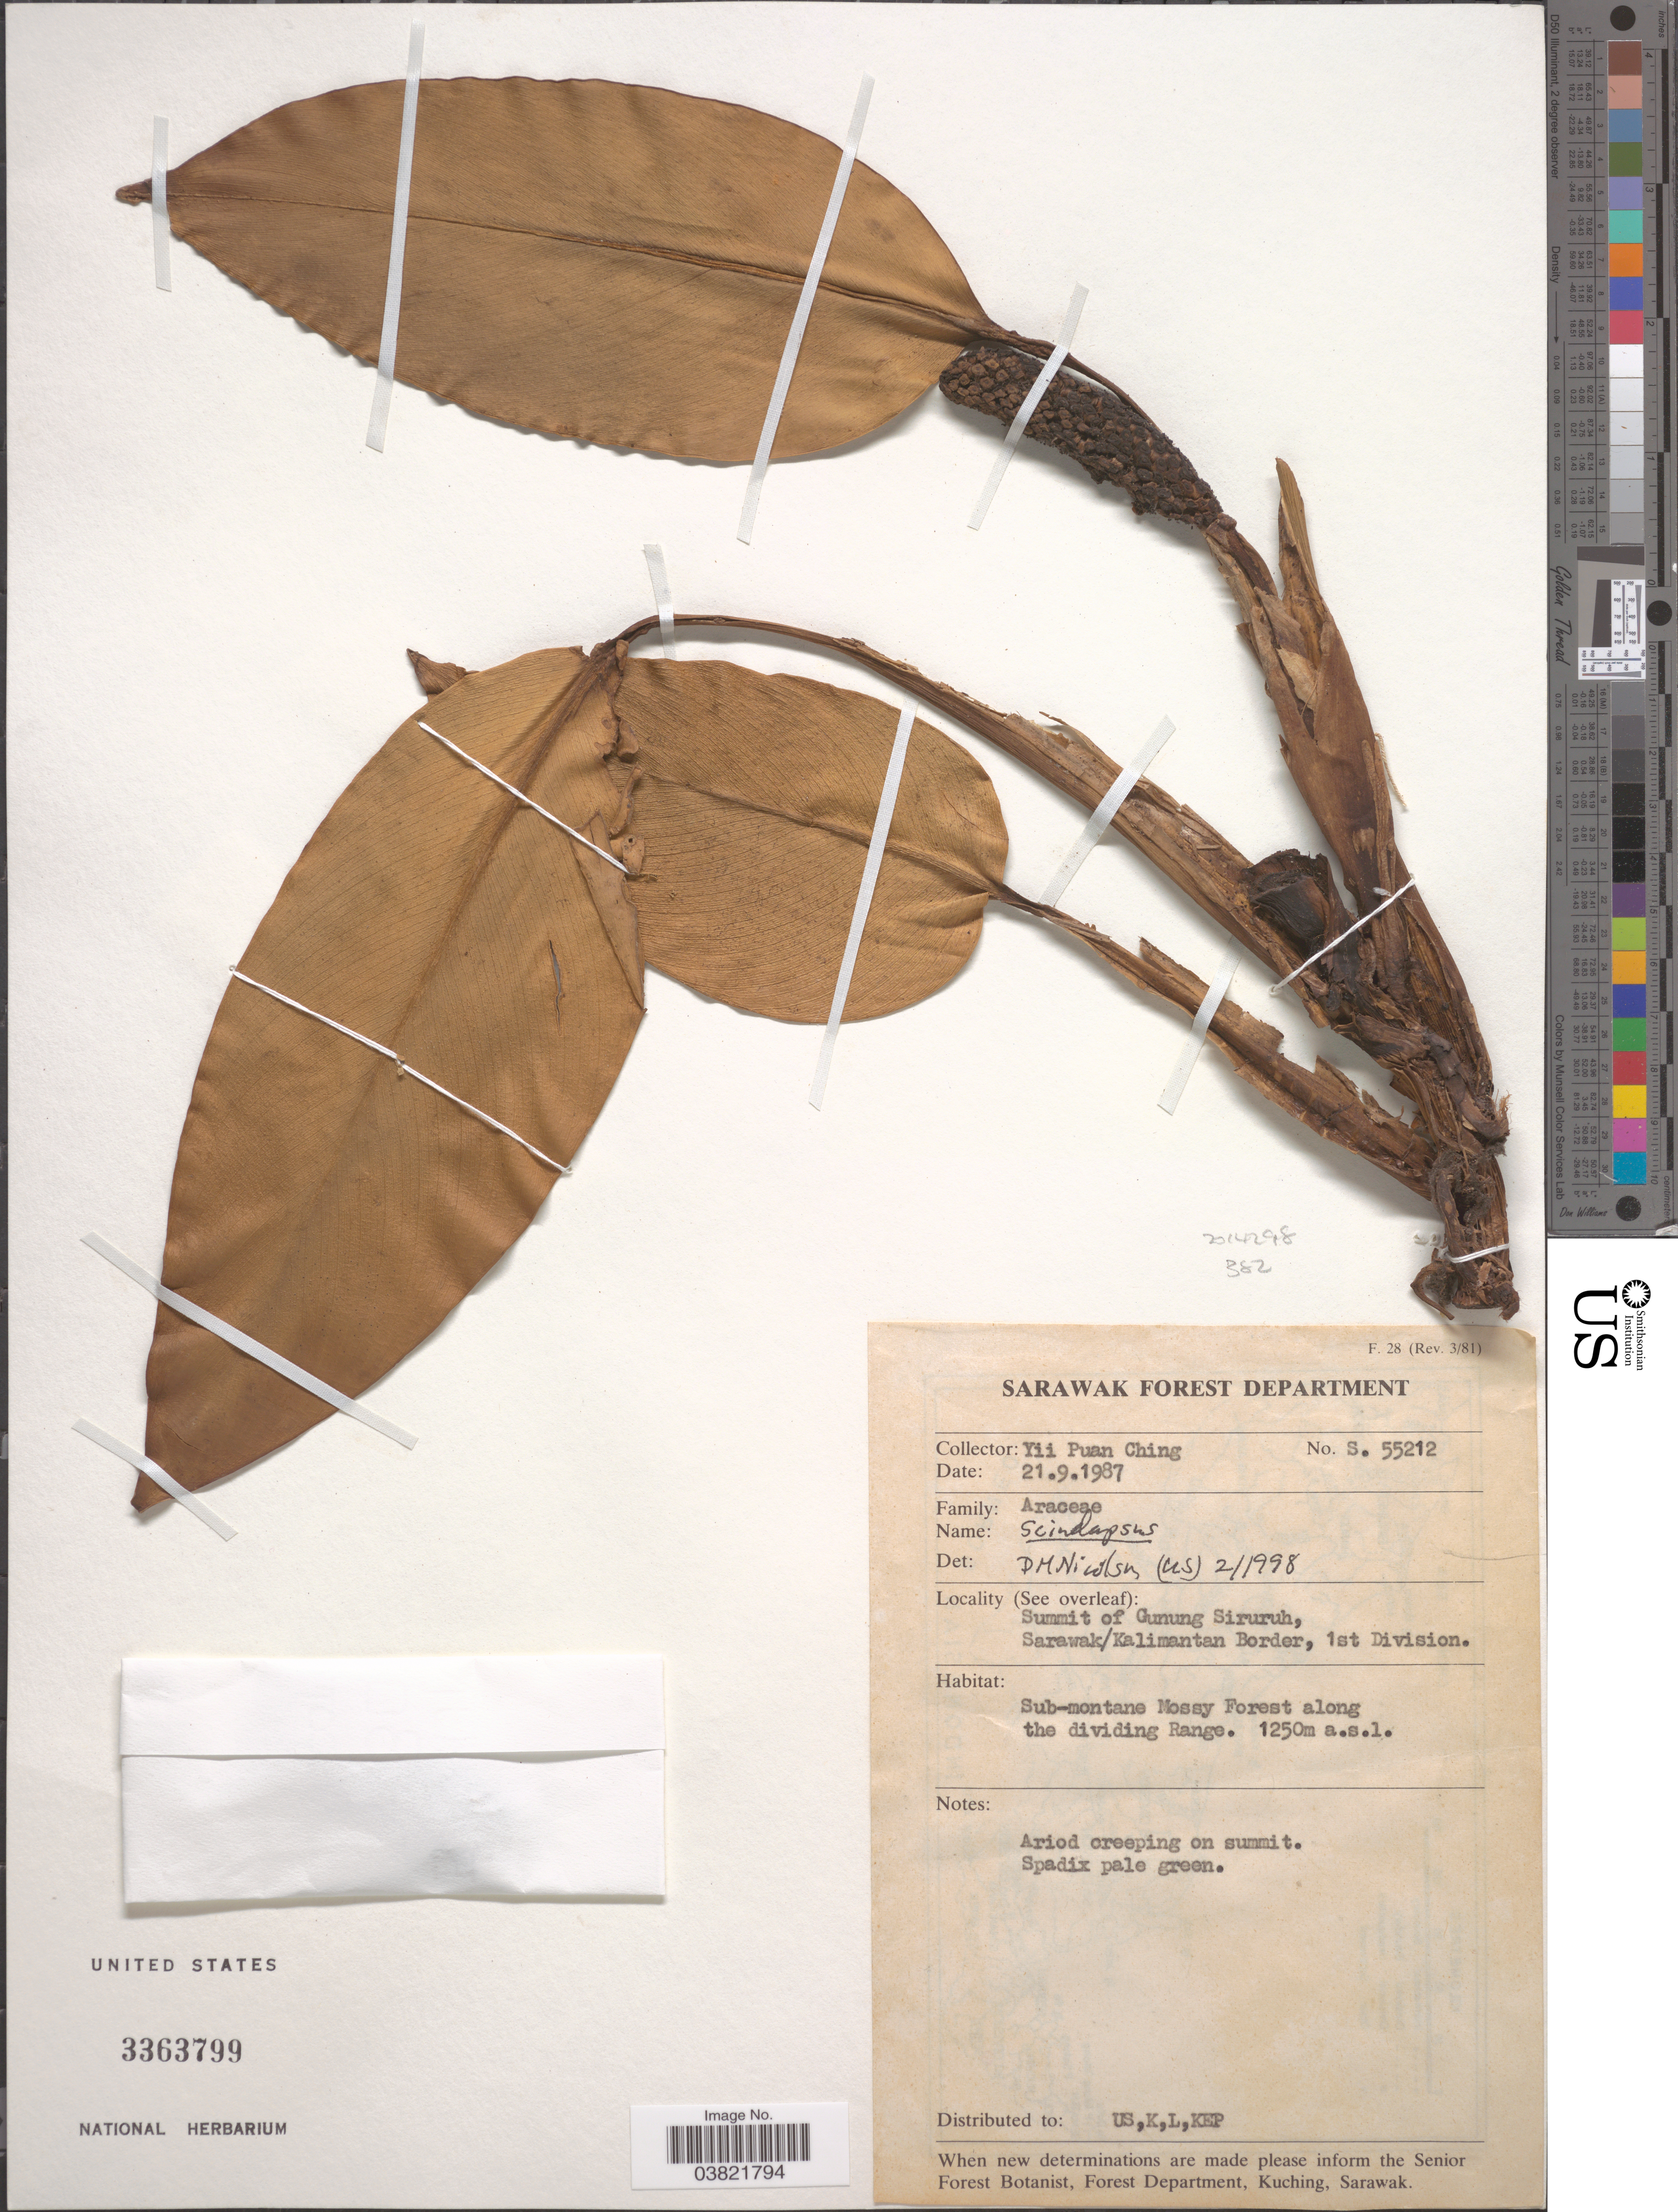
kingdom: Plantae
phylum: Tracheophyta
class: Liliopsida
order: Alismatales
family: Araceae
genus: Scindapsus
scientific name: Scindapsus sp.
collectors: Y. P. Ching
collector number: S55212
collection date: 1987-09-21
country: Indonesia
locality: Summit of Gunung Siruruh, Sarawak/kalimantan Border, 1st Division. Sub-montane Mossy Forest along the dividing Range.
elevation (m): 1250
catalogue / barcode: US 3363799